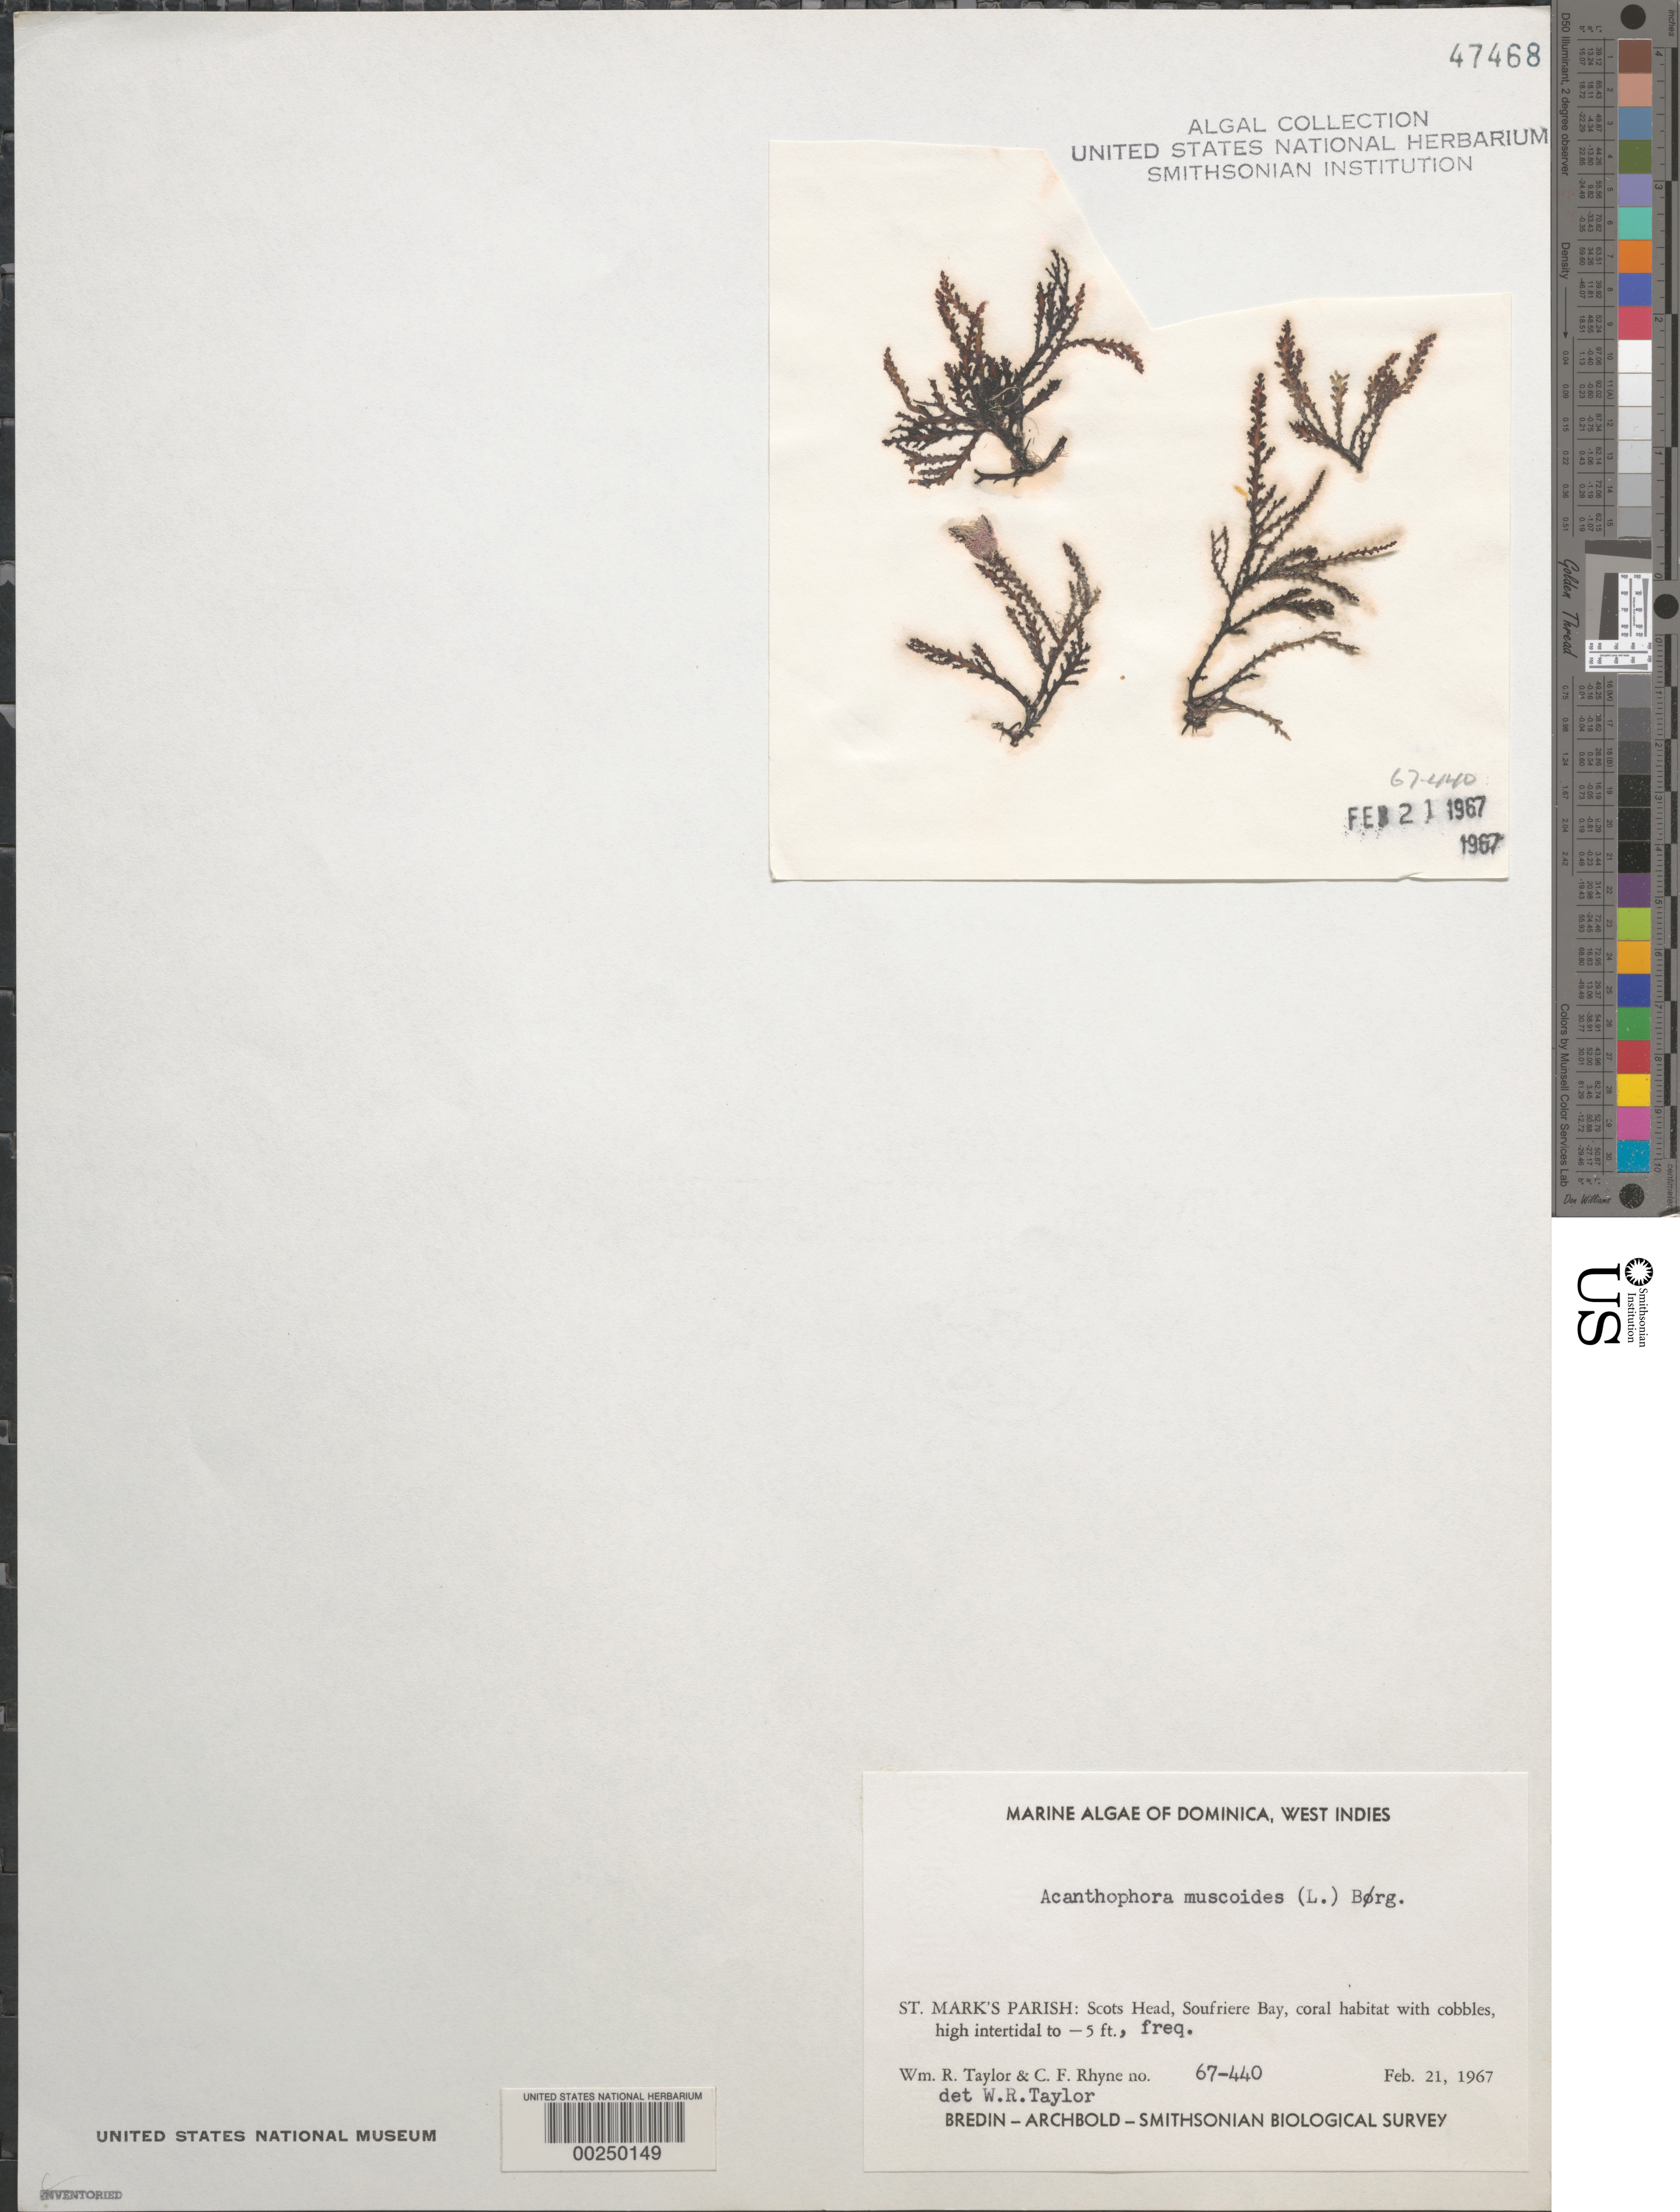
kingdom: Plantae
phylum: Rhodophyta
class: Florideophyceae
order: Ceramiales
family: Rhodomelaceae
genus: Acanthophora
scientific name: Acanthophora muscoides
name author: (C. Agardh) Bory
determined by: Taylor, William R.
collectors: W. R. Taylor & C. Rhyne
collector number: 67-440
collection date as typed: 21 Feb 1967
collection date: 1967-02-21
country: Dominica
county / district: St. Mark's Parish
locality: Scots Head, Soufriere Bay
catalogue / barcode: US 47468